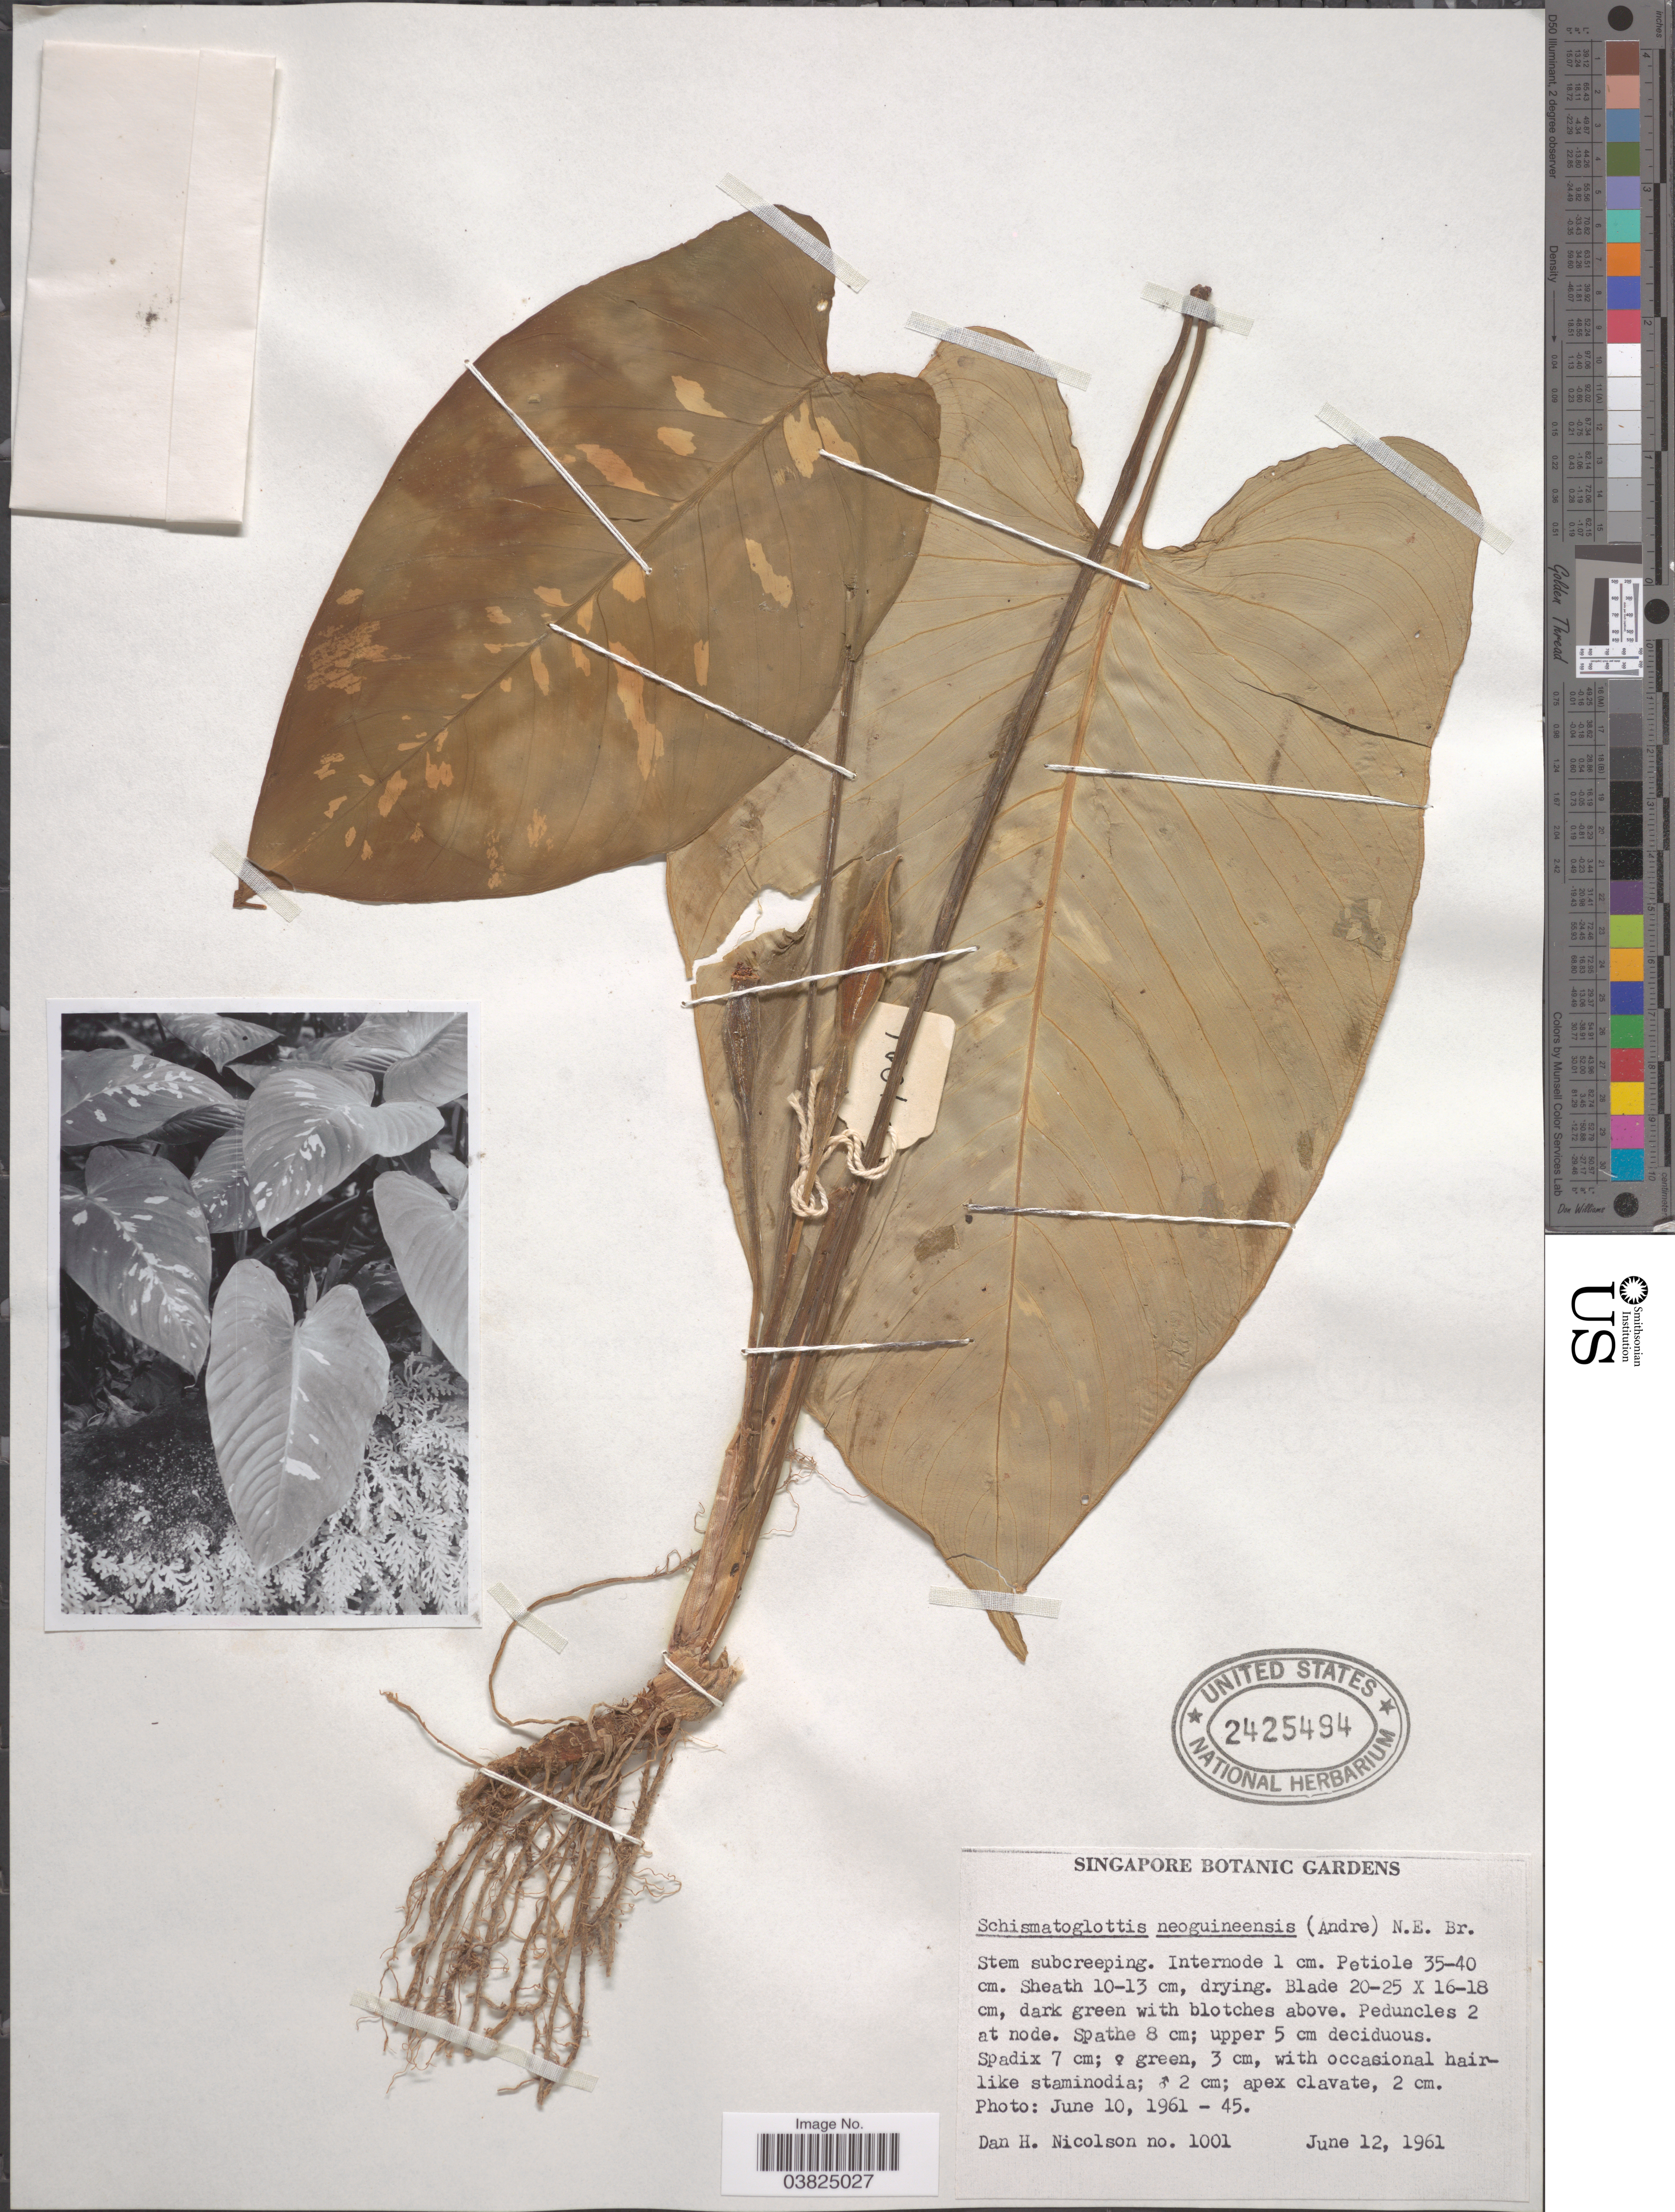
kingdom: Plantae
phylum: Tracheophyta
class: Liliopsida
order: Alismatales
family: Araceae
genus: Schismatoglottis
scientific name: Schismatoglottis neoguineensis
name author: (Linden ex André) N.E. Br.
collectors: D. H. Nicolson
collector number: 1001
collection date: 1961-06-12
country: Singapore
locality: Singapore Botanic Gardens.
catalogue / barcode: US 2425494